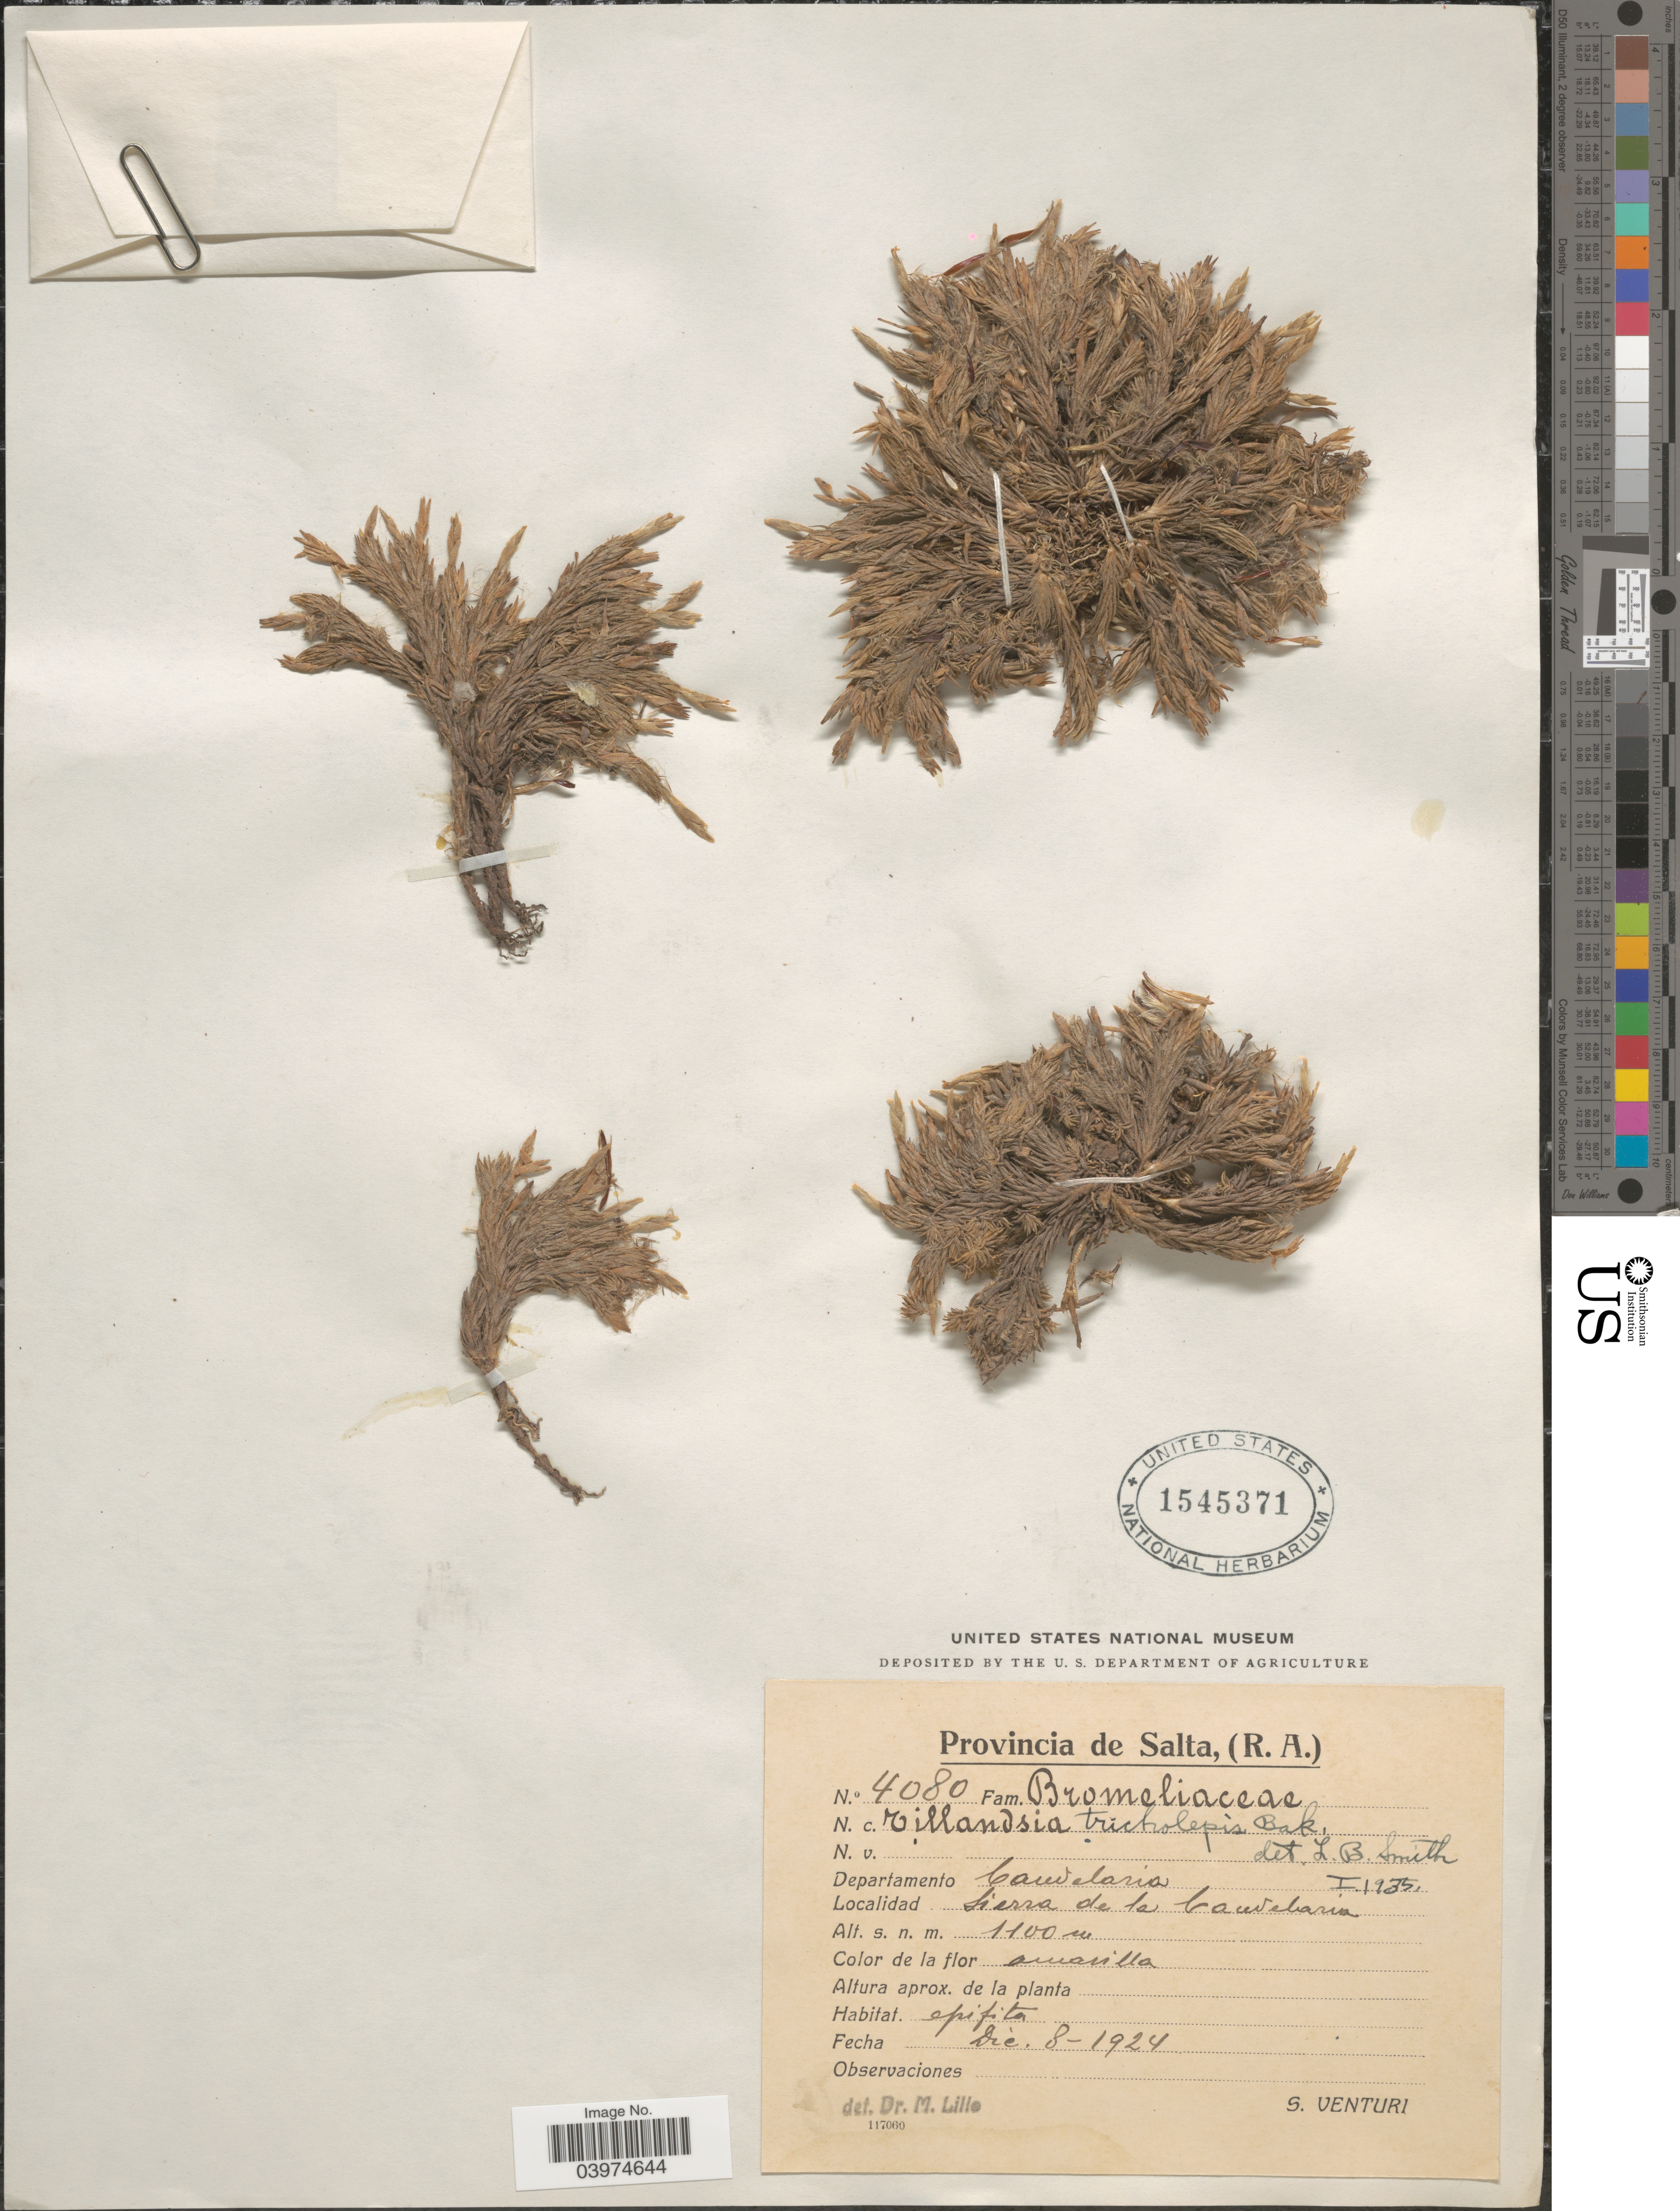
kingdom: Plantae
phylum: Tracheophyta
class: Liliopsida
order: Poales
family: Bromeliaceae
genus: Tillandsia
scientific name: Tillandsia tricholepis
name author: Baker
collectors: S. Venturi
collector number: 4080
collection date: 1924-12-08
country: Argentina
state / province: Salta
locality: (R.A.). Departamento Candelaria. Sierra de la Candelaria.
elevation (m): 1100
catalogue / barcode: US 1545371